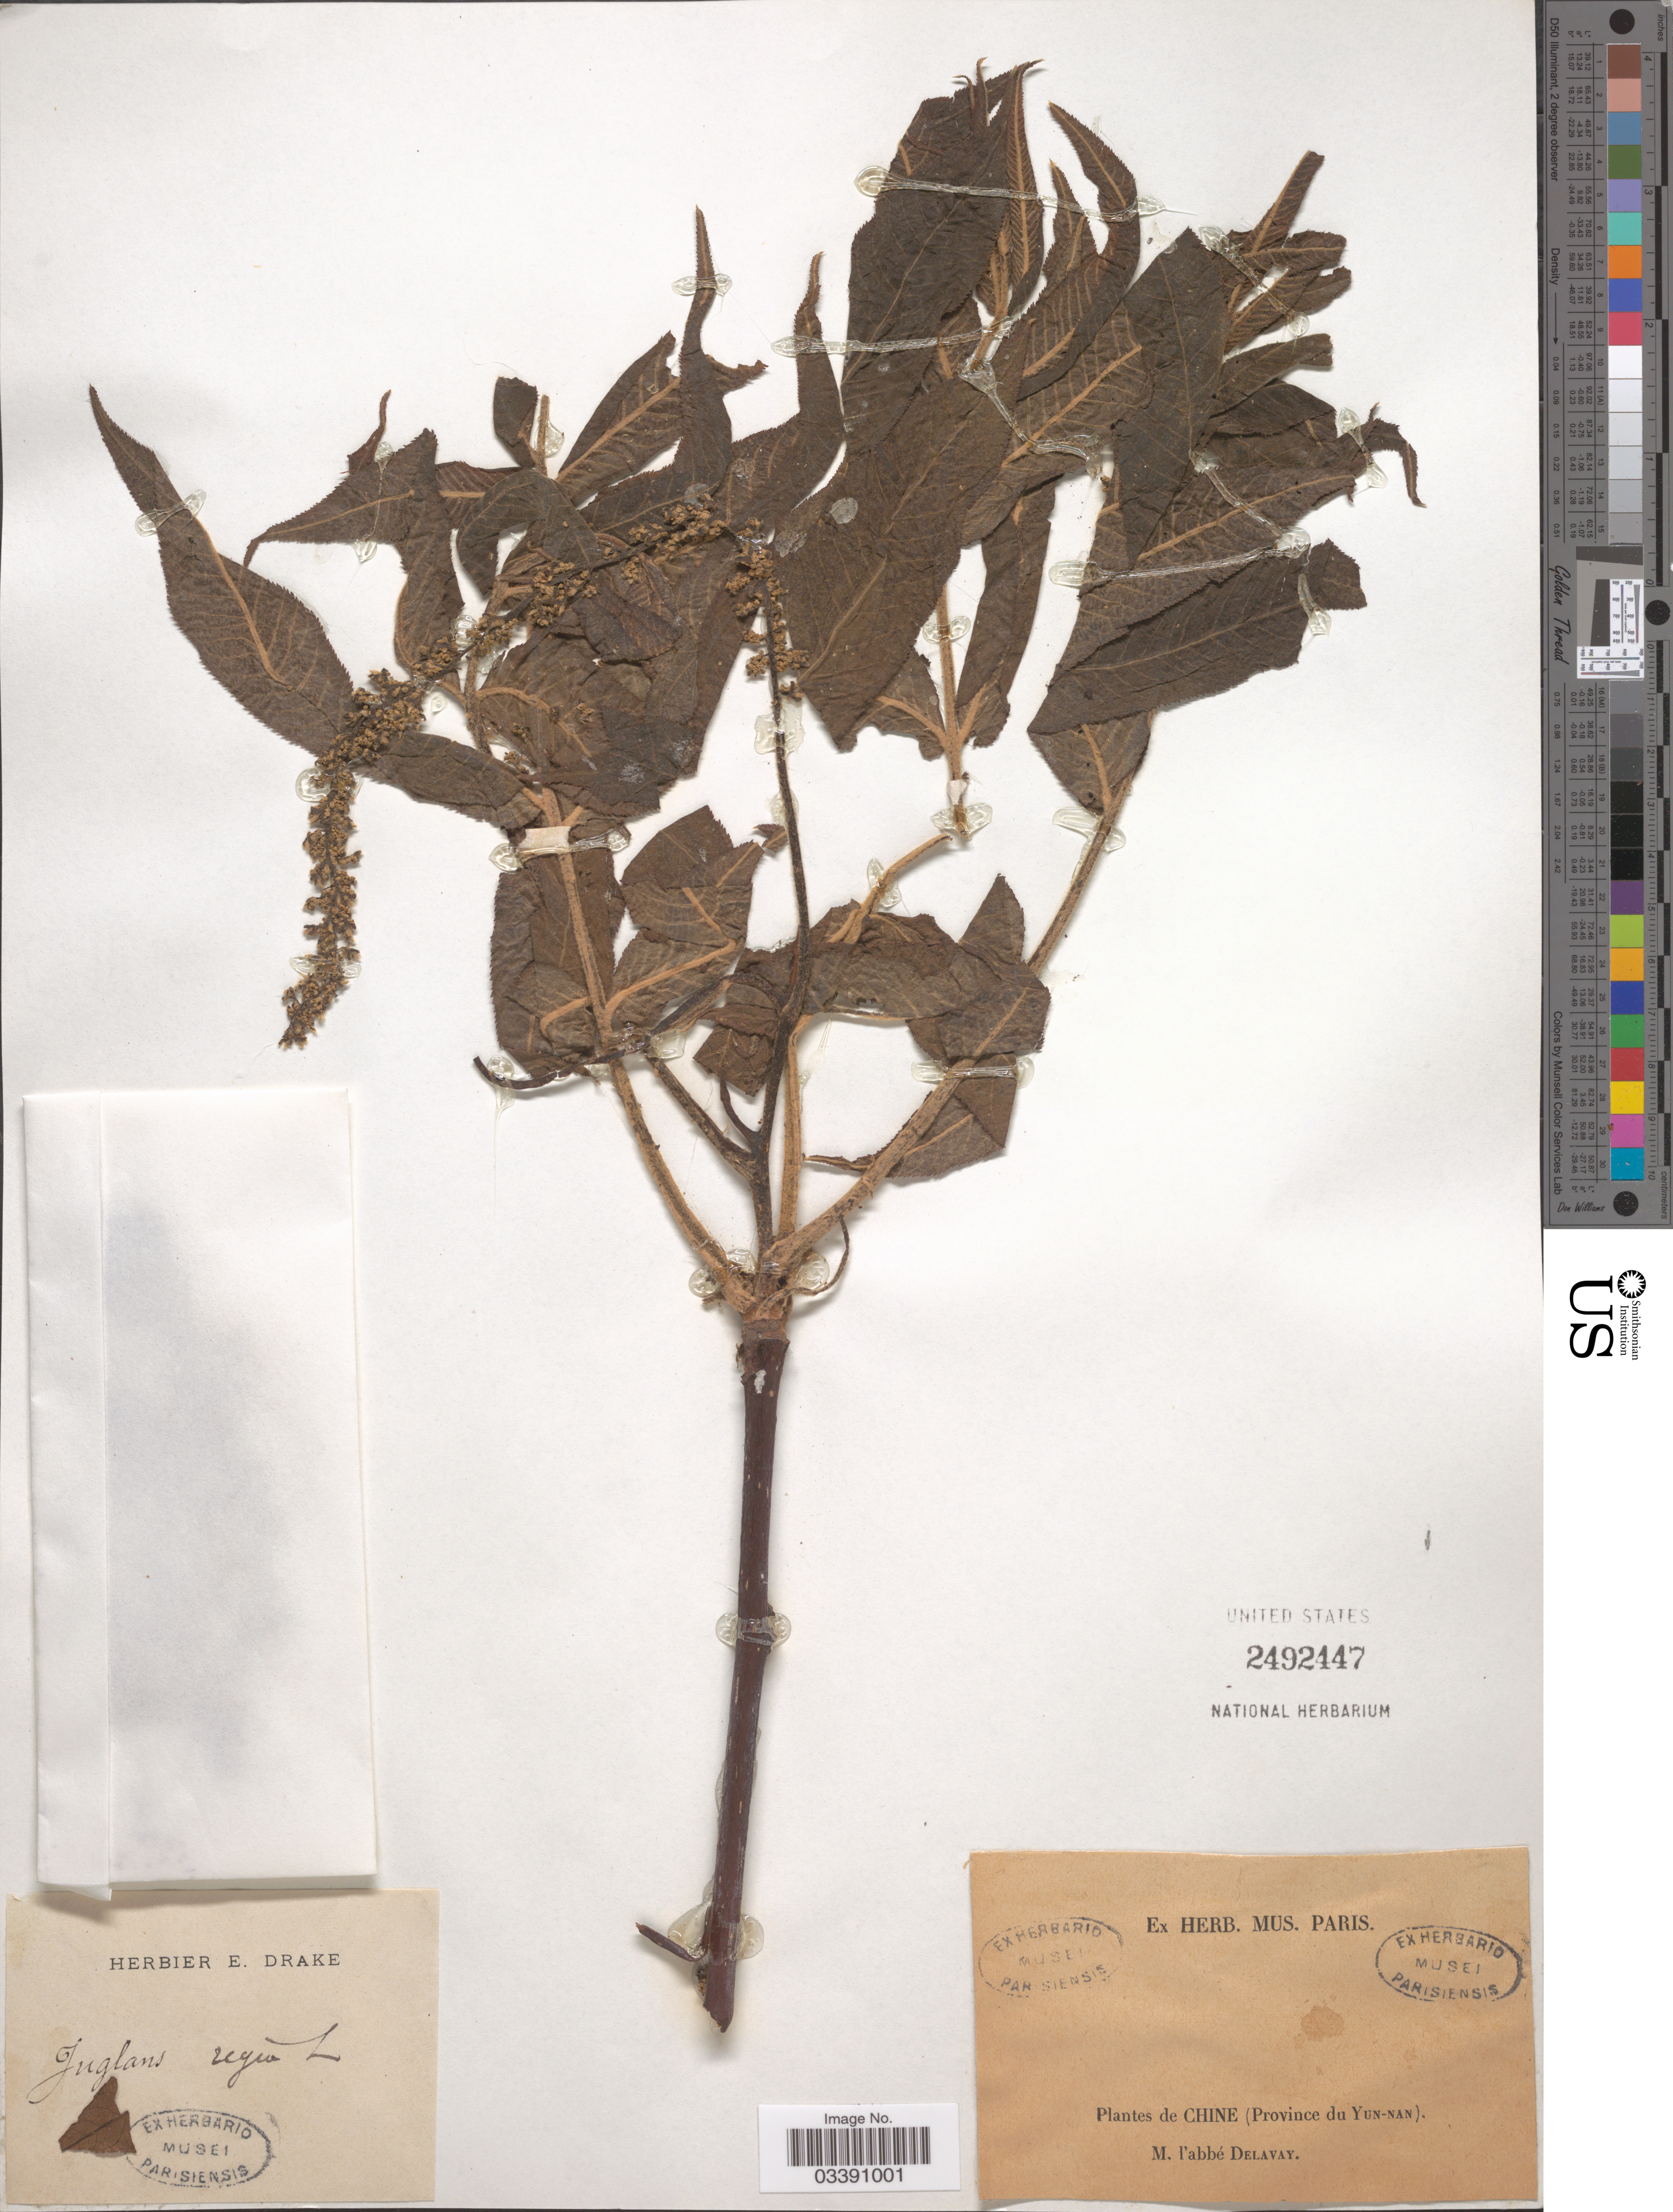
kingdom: Plantae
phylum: Tracheophyta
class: Magnoliopsida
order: Fagales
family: Juglandaceae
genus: Juglans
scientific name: Juglans regia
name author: L.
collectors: P. Delavay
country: China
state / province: Yunnan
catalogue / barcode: US 2492447